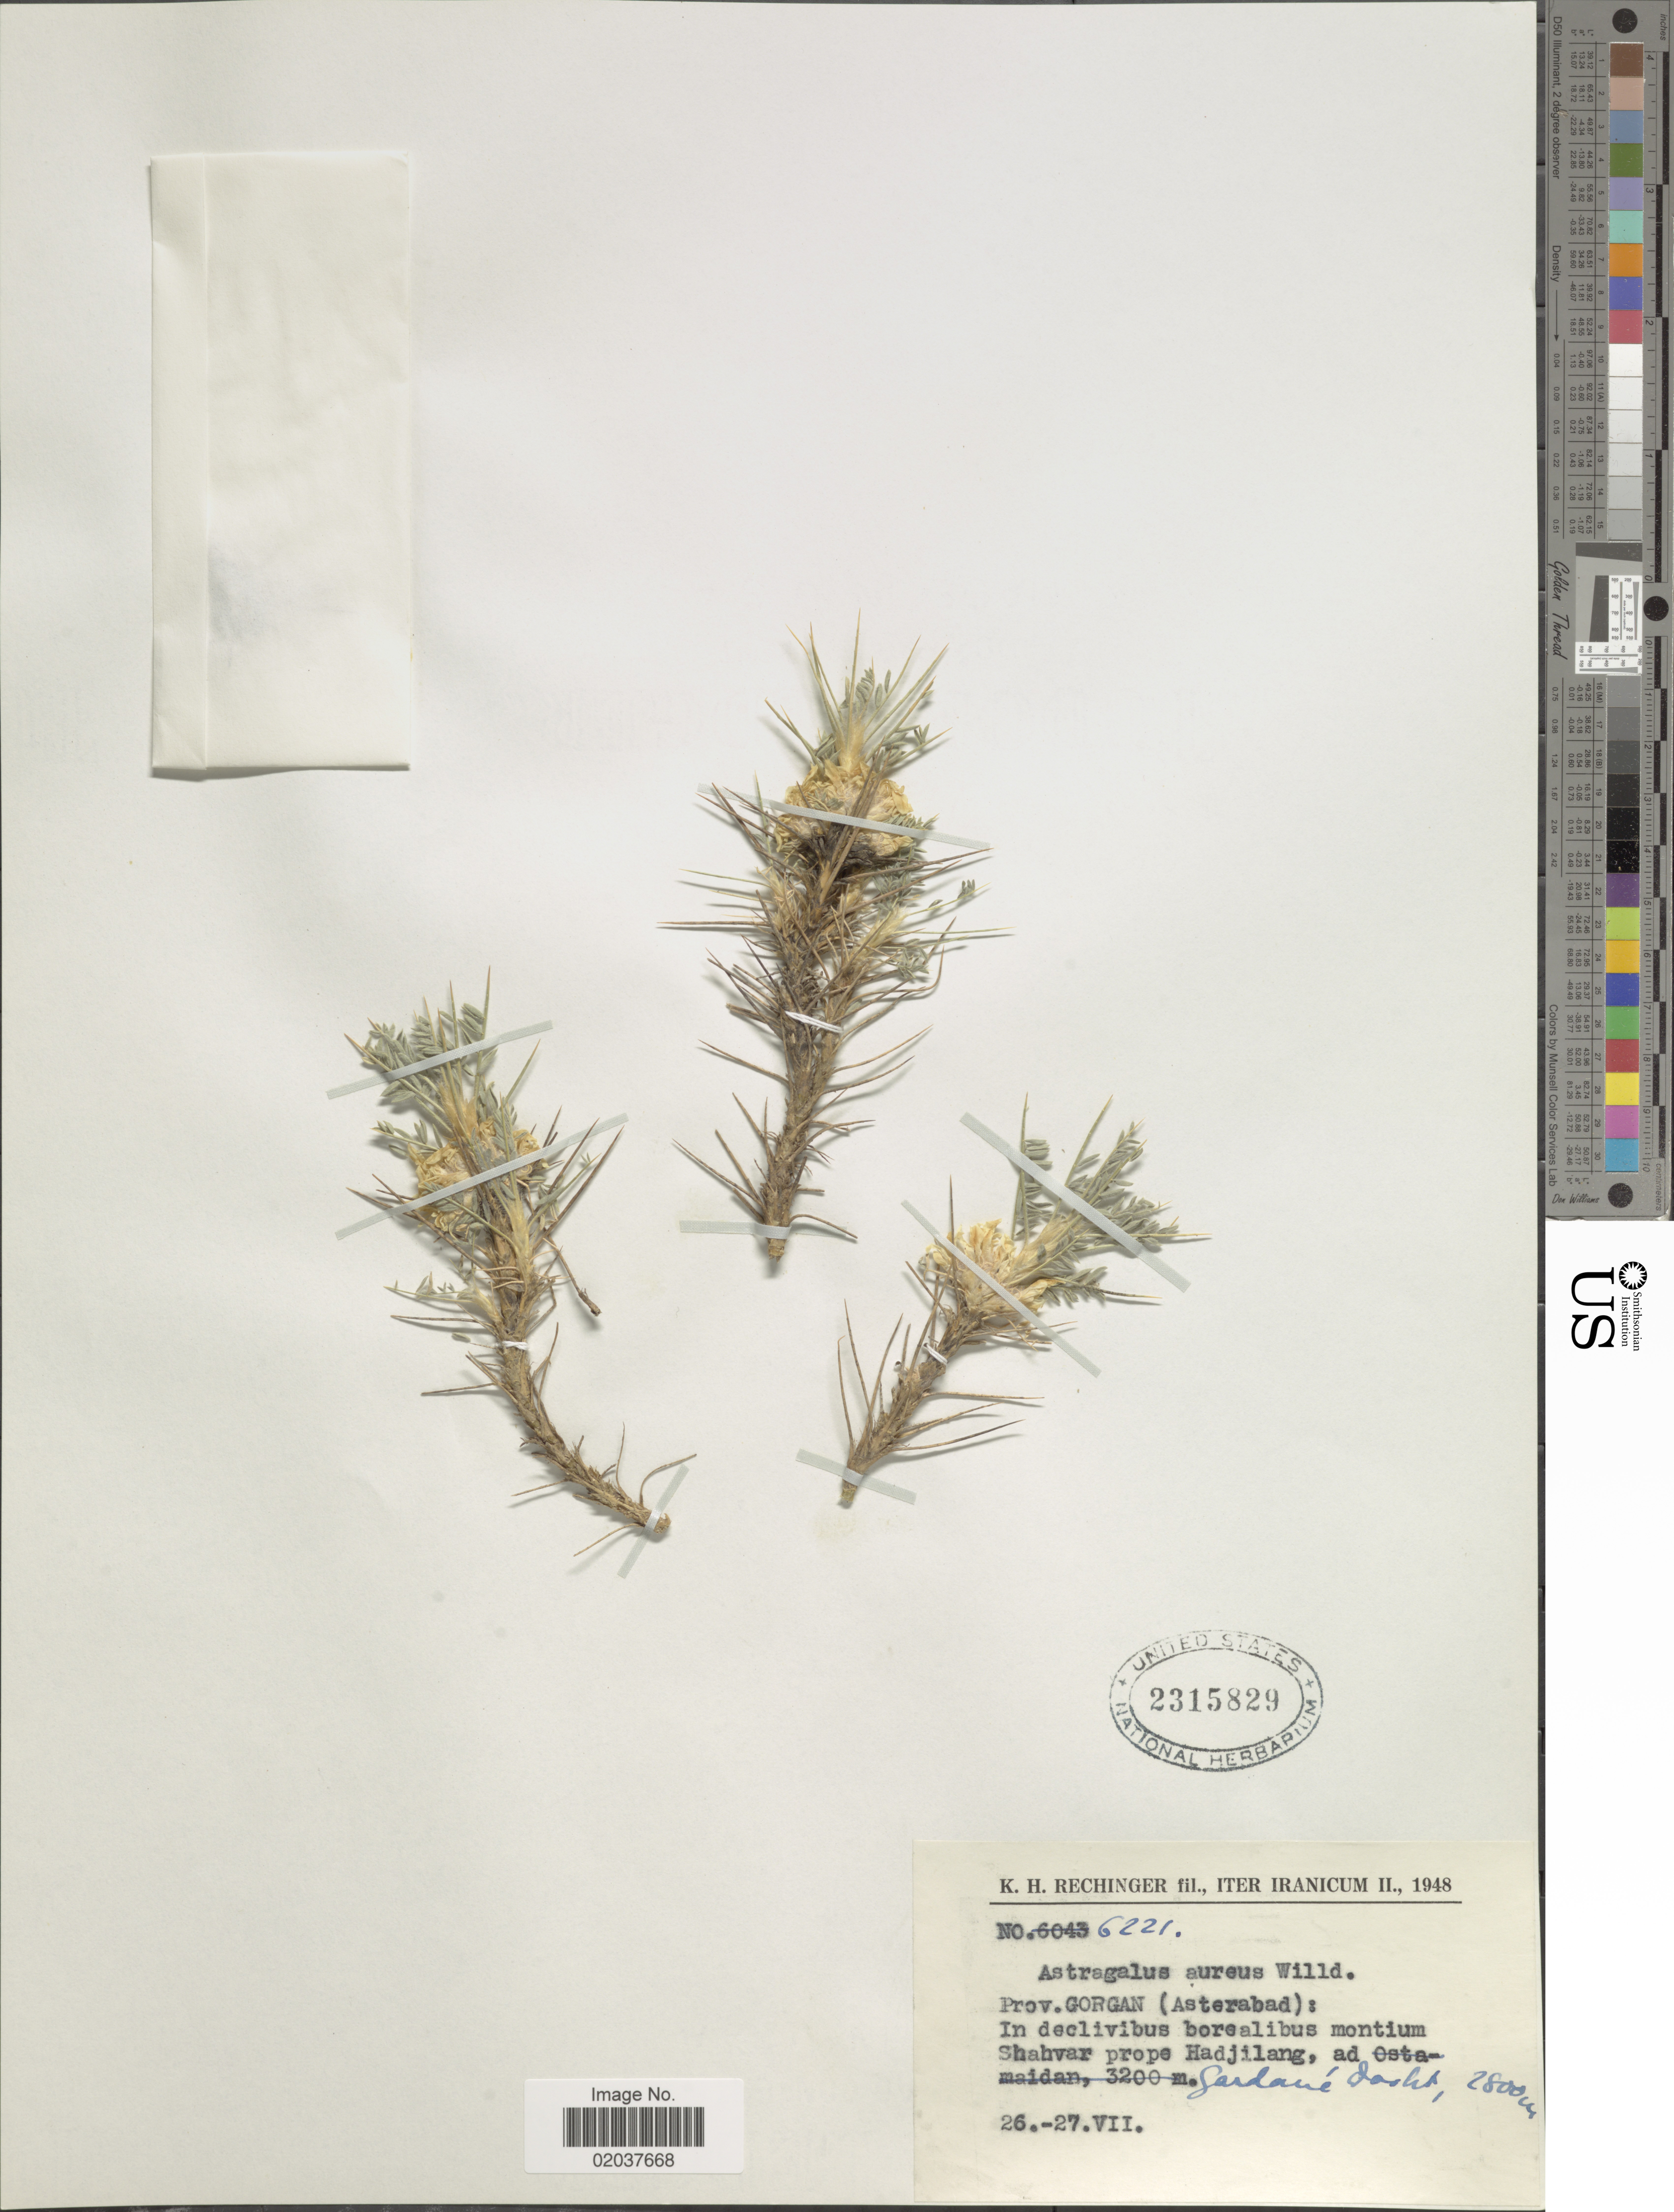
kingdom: Plantae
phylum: Tracheophyta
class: Magnoliopsida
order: Fabales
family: Fabaceae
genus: Astragalus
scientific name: Astragalus aureus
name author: Willd.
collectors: K. H. Rechinger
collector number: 6221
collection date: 1948-07-26/1948-07-27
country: Iran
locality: Prov. Gorgan, (Asterabad) Shahvar prope Hadjilang, ad Gardane dasht [interpreted]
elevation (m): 2800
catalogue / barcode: US 2315829